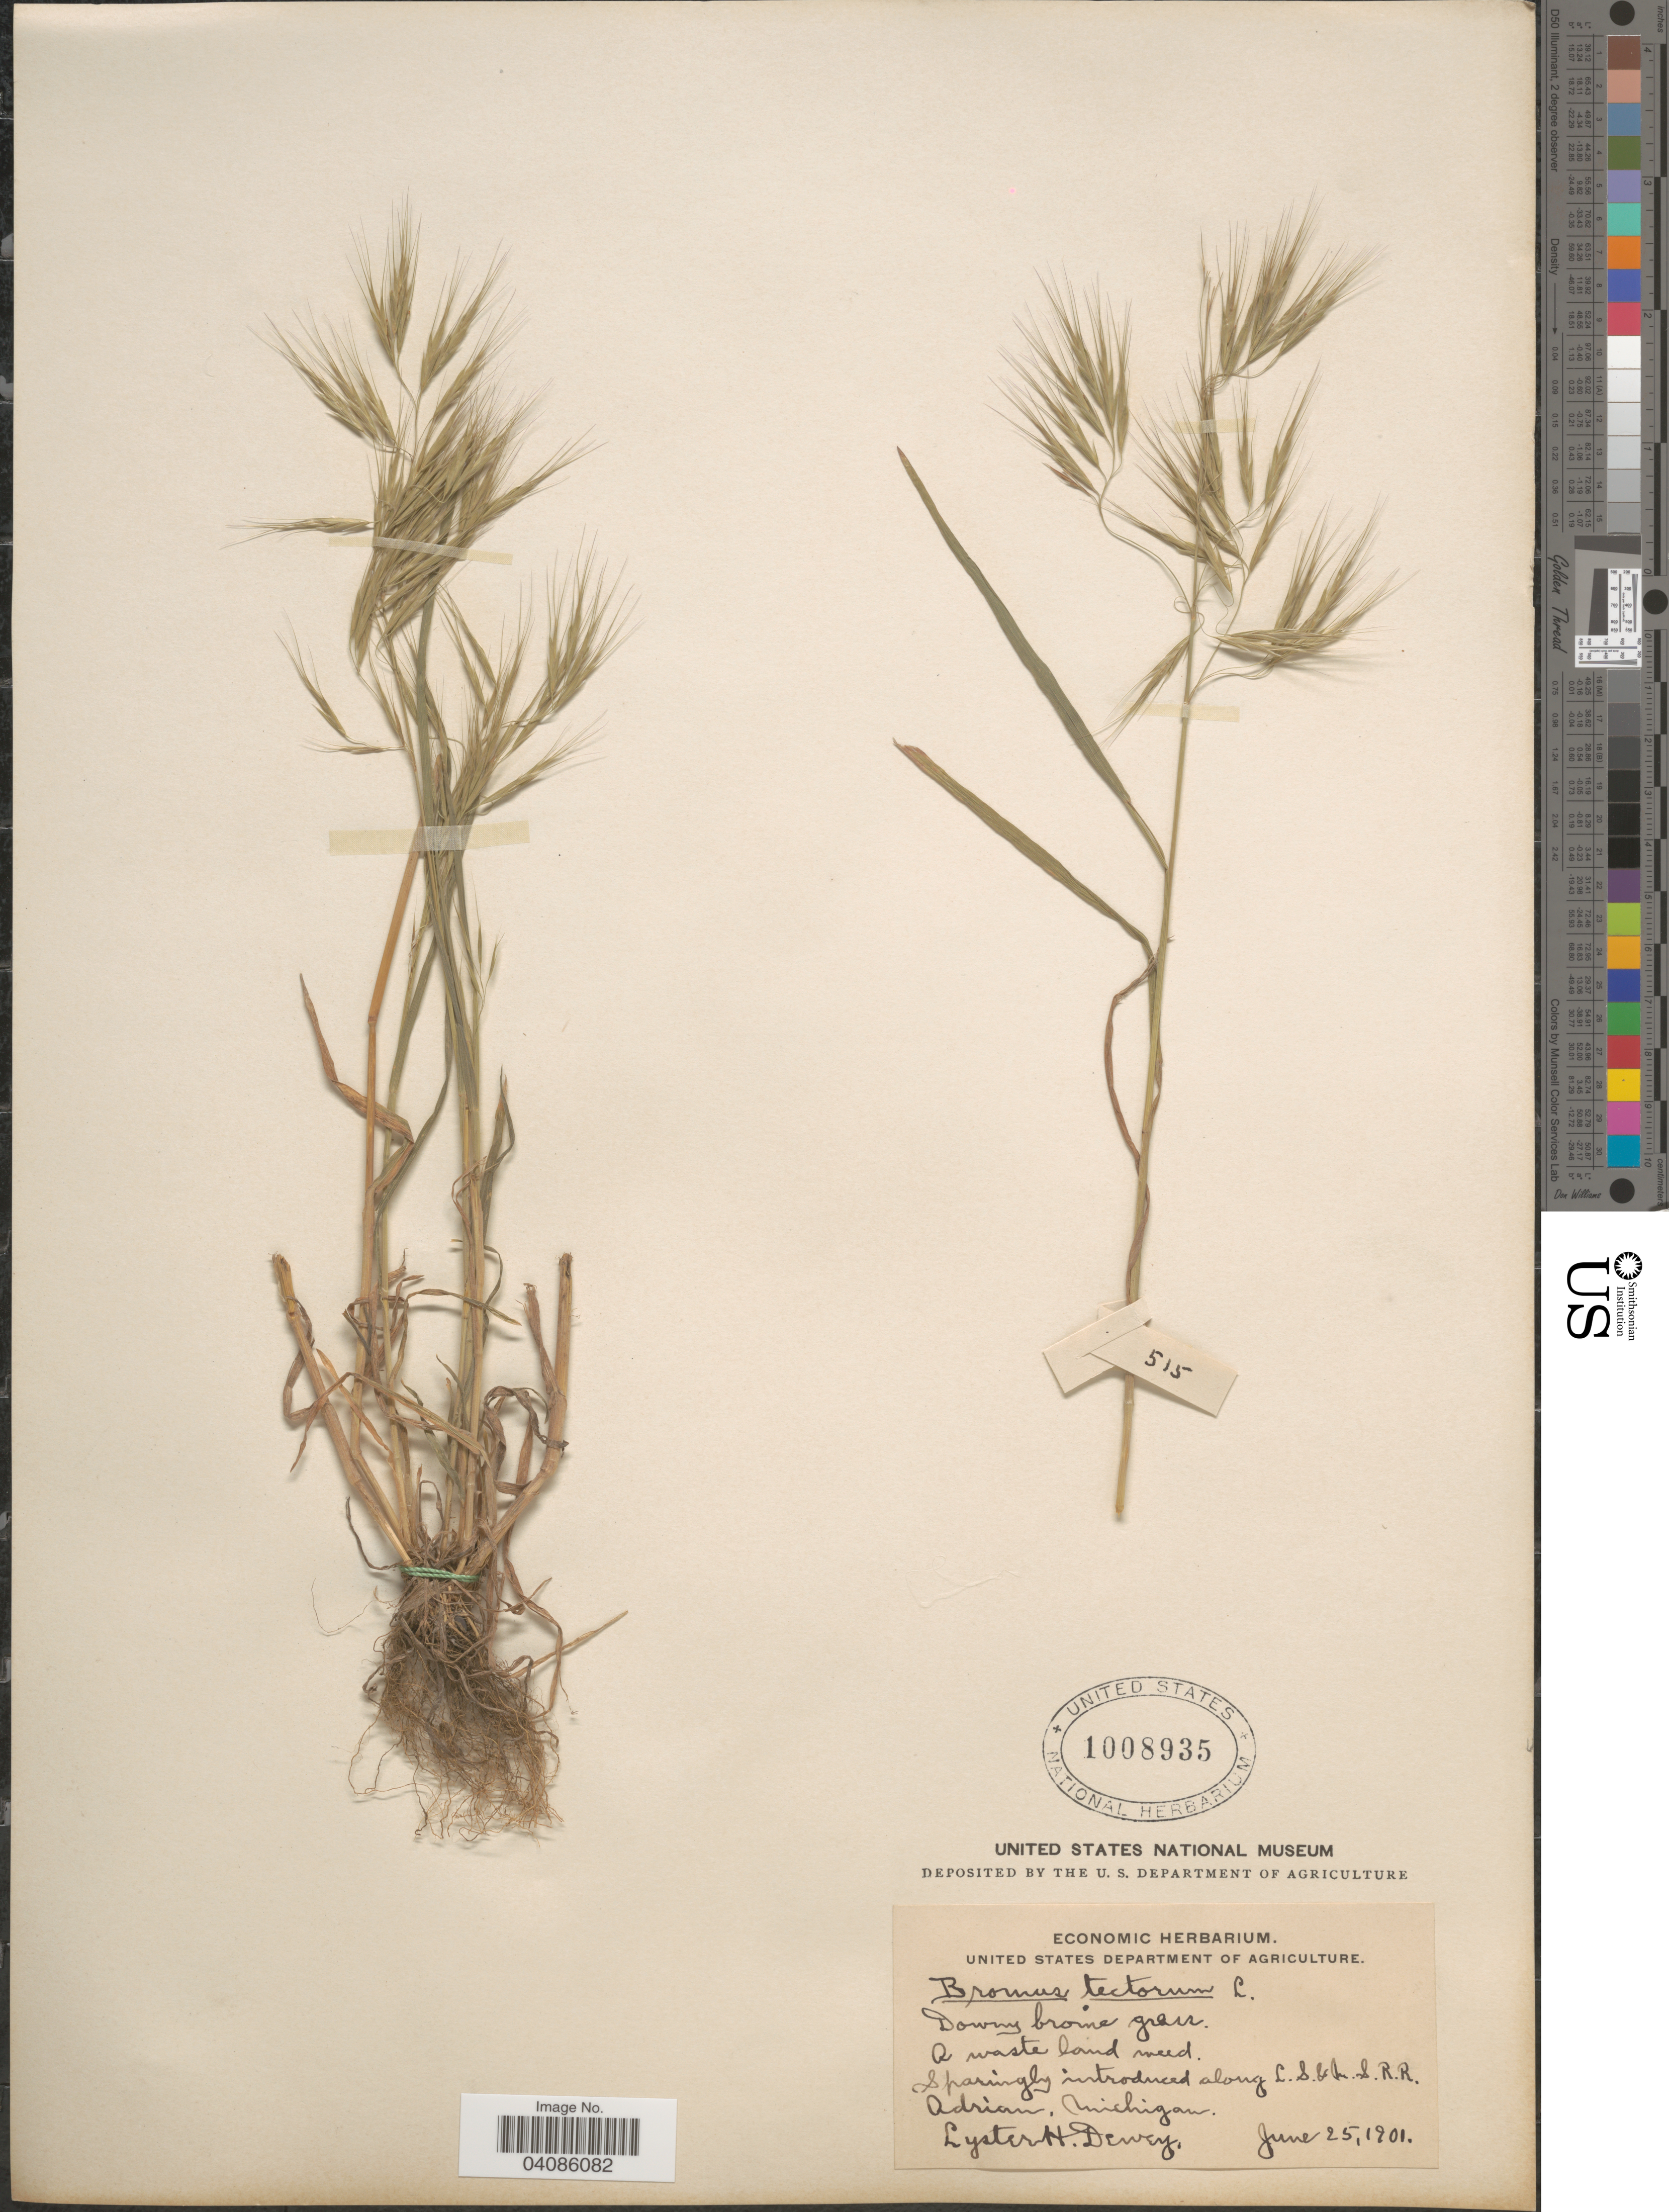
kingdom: Plantae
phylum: Tracheophyta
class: Liliopsida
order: Poales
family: Poaceae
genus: Bromus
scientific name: Bromus tectorum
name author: L.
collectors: L. H. Dewey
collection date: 1901-06-25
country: United States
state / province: Michigan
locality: Along L.S. & M.S. R.R. Adrian.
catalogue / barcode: US 1008935